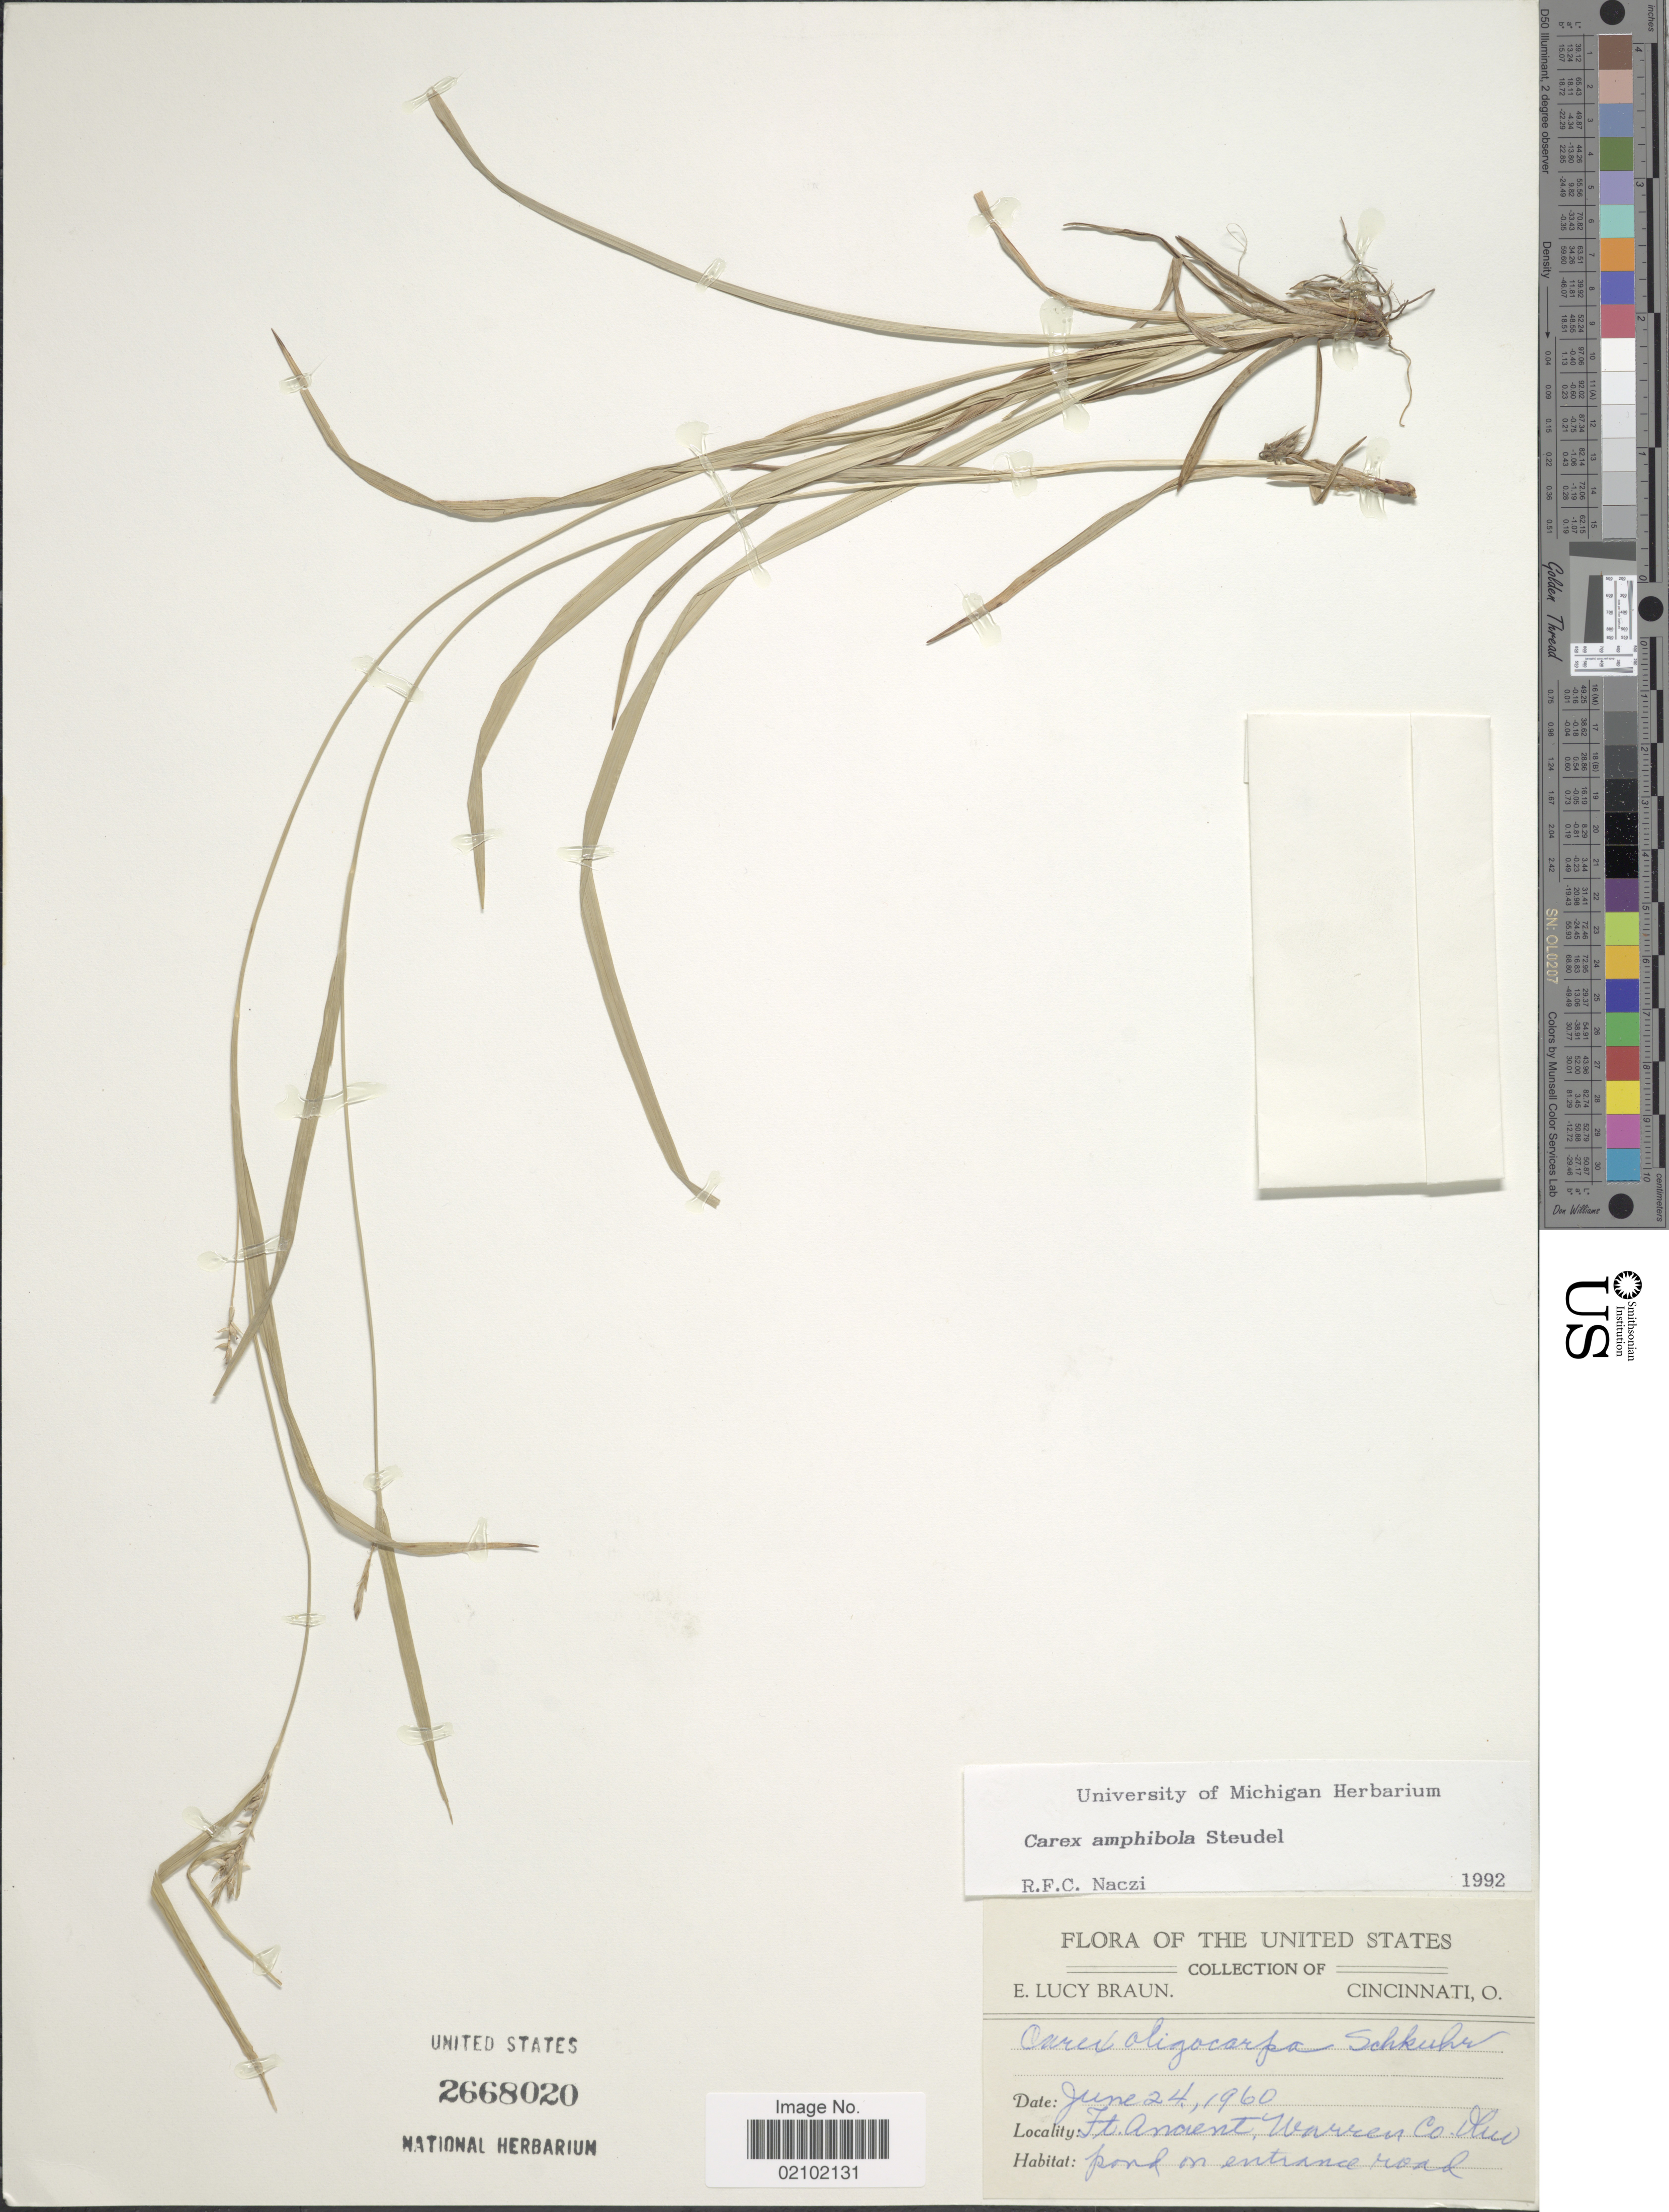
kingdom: Plantae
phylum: Tracheophyta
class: Liliopsida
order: Poales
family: Cyperaceae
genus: Carex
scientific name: Carex amphibola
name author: Steud.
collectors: E. L. Braun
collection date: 1960-06-24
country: United States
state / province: Ohio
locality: Ft. Ancient, Warren Co.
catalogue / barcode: US 2668020